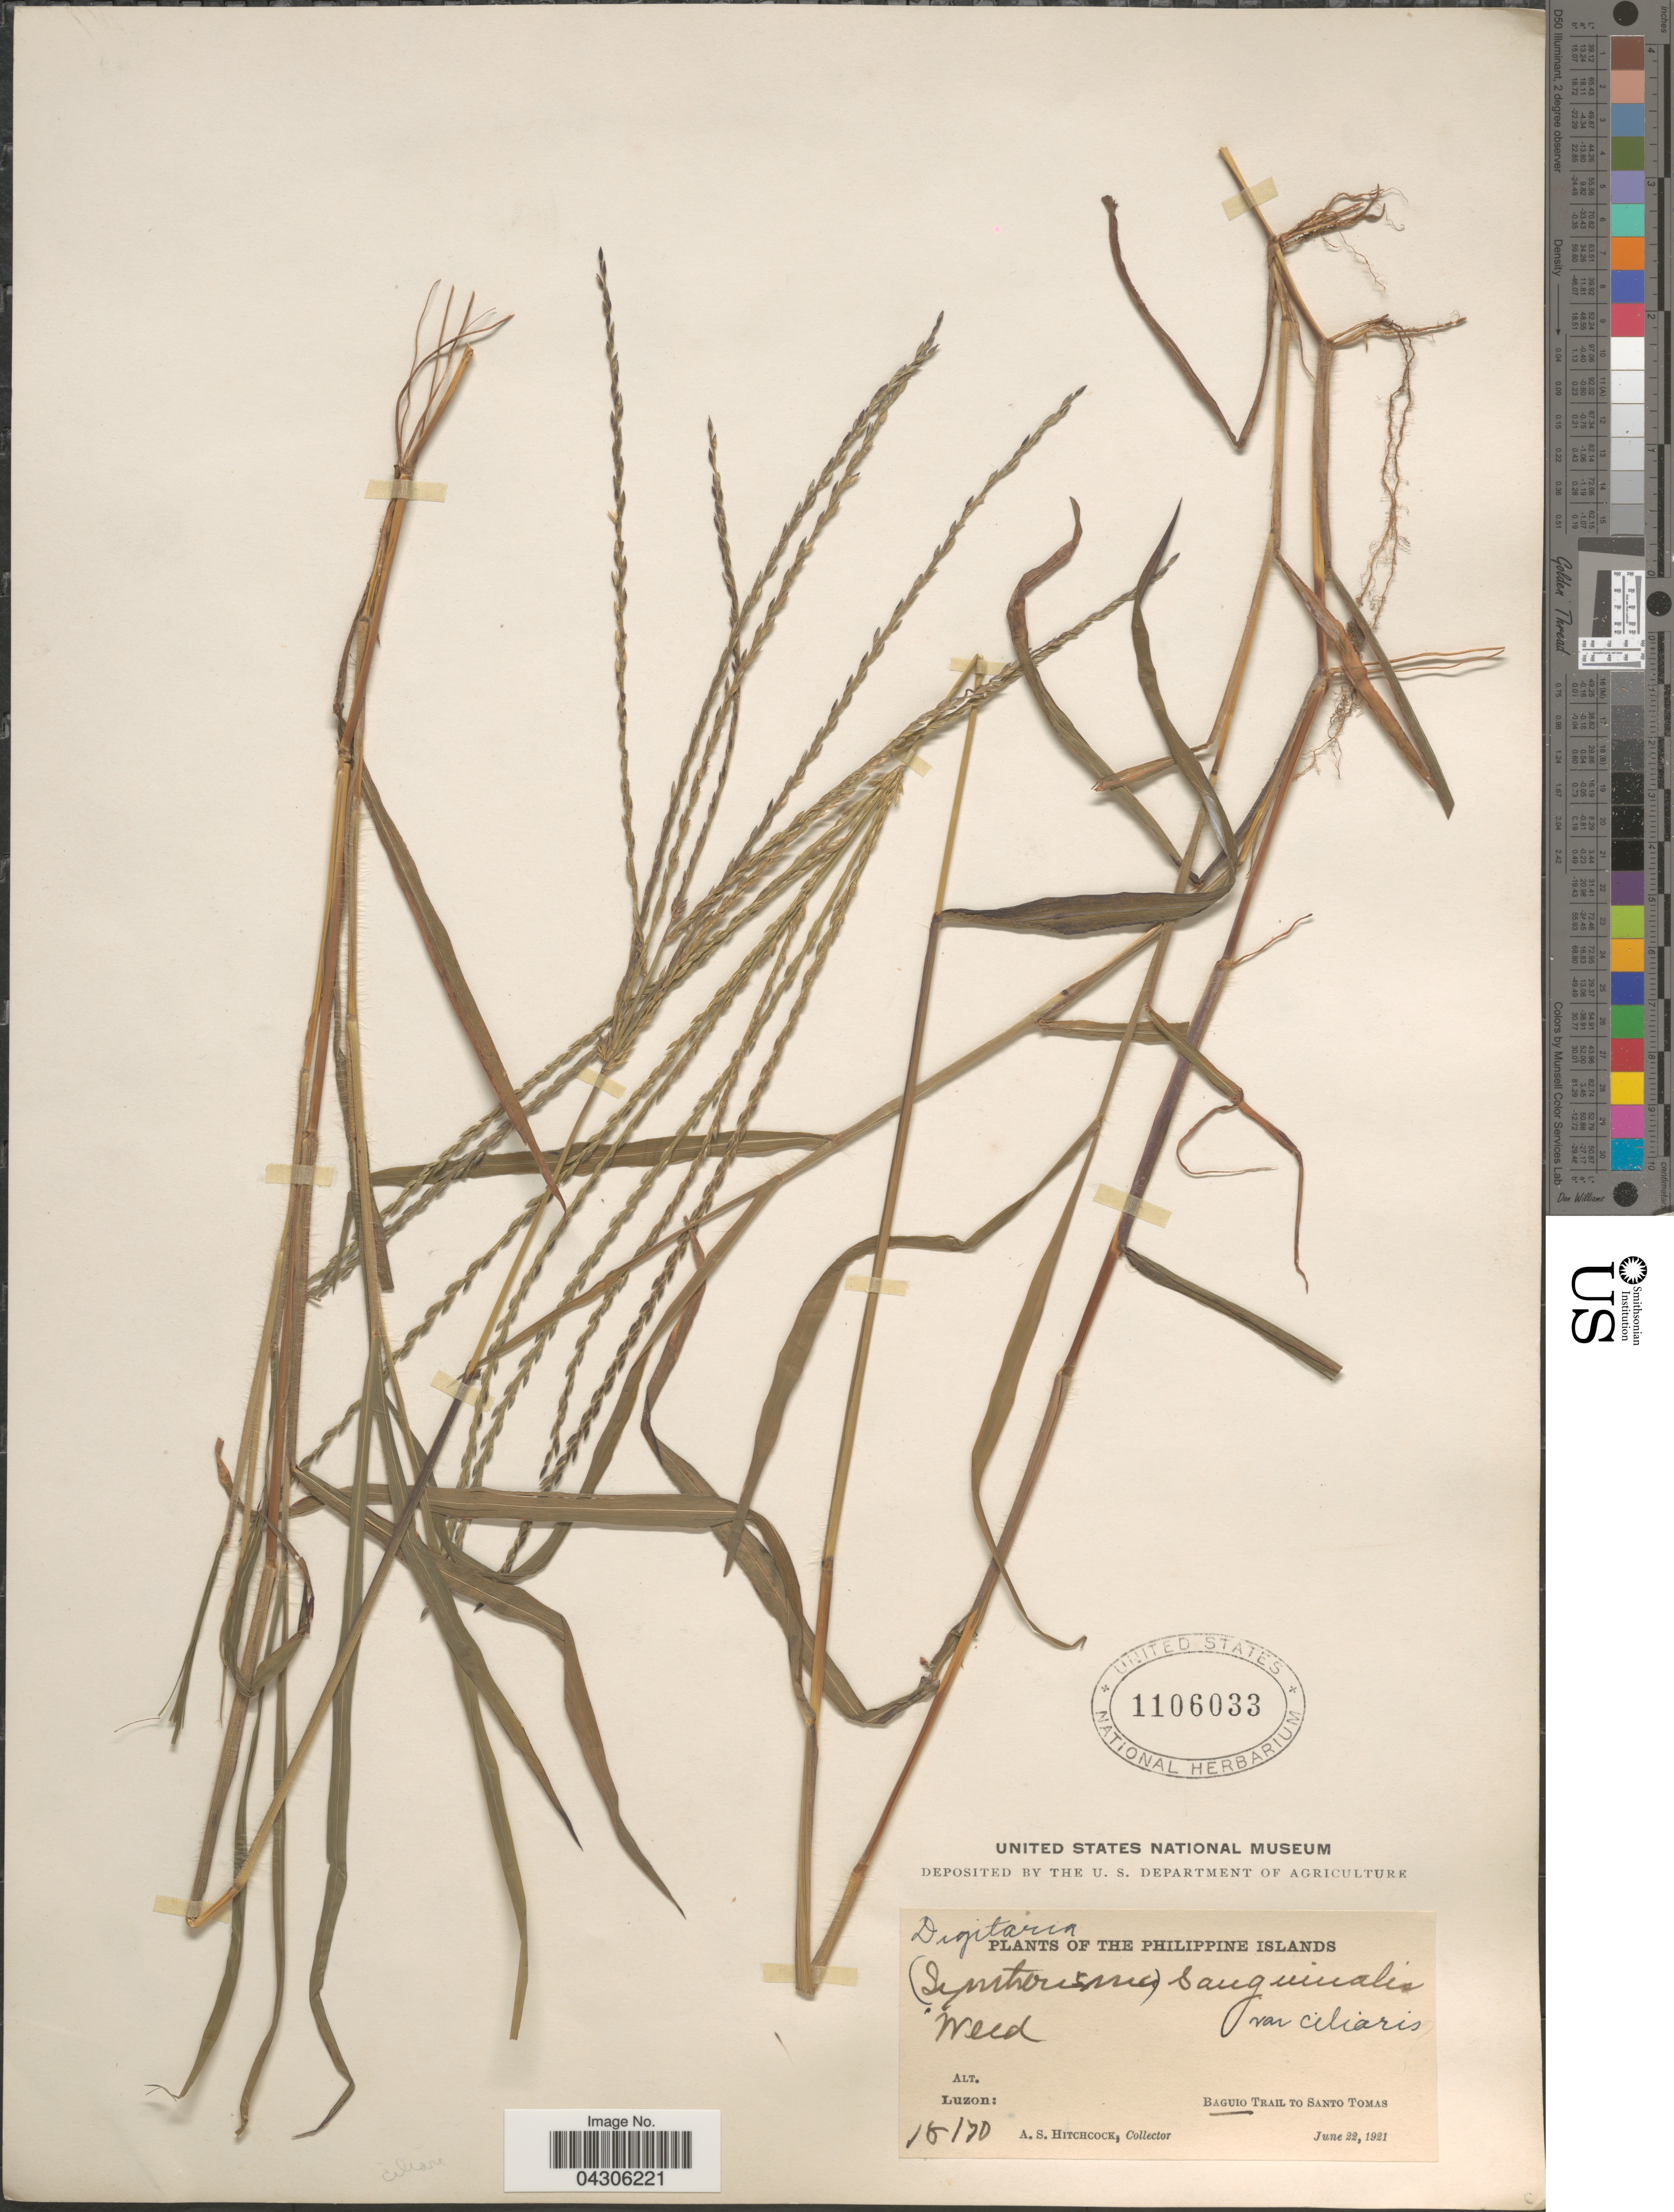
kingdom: Plantae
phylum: Tracheophyta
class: Liliopsida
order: Poales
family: Poaceae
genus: Digitaria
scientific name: Digitaria sanguinalis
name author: (L.) Scop.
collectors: A. S. Hitchcock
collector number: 15170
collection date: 1921-06-22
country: Philippines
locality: Philippine Islands. Luzon. Baguio Trail to Santo Tomas.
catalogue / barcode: US 1106033